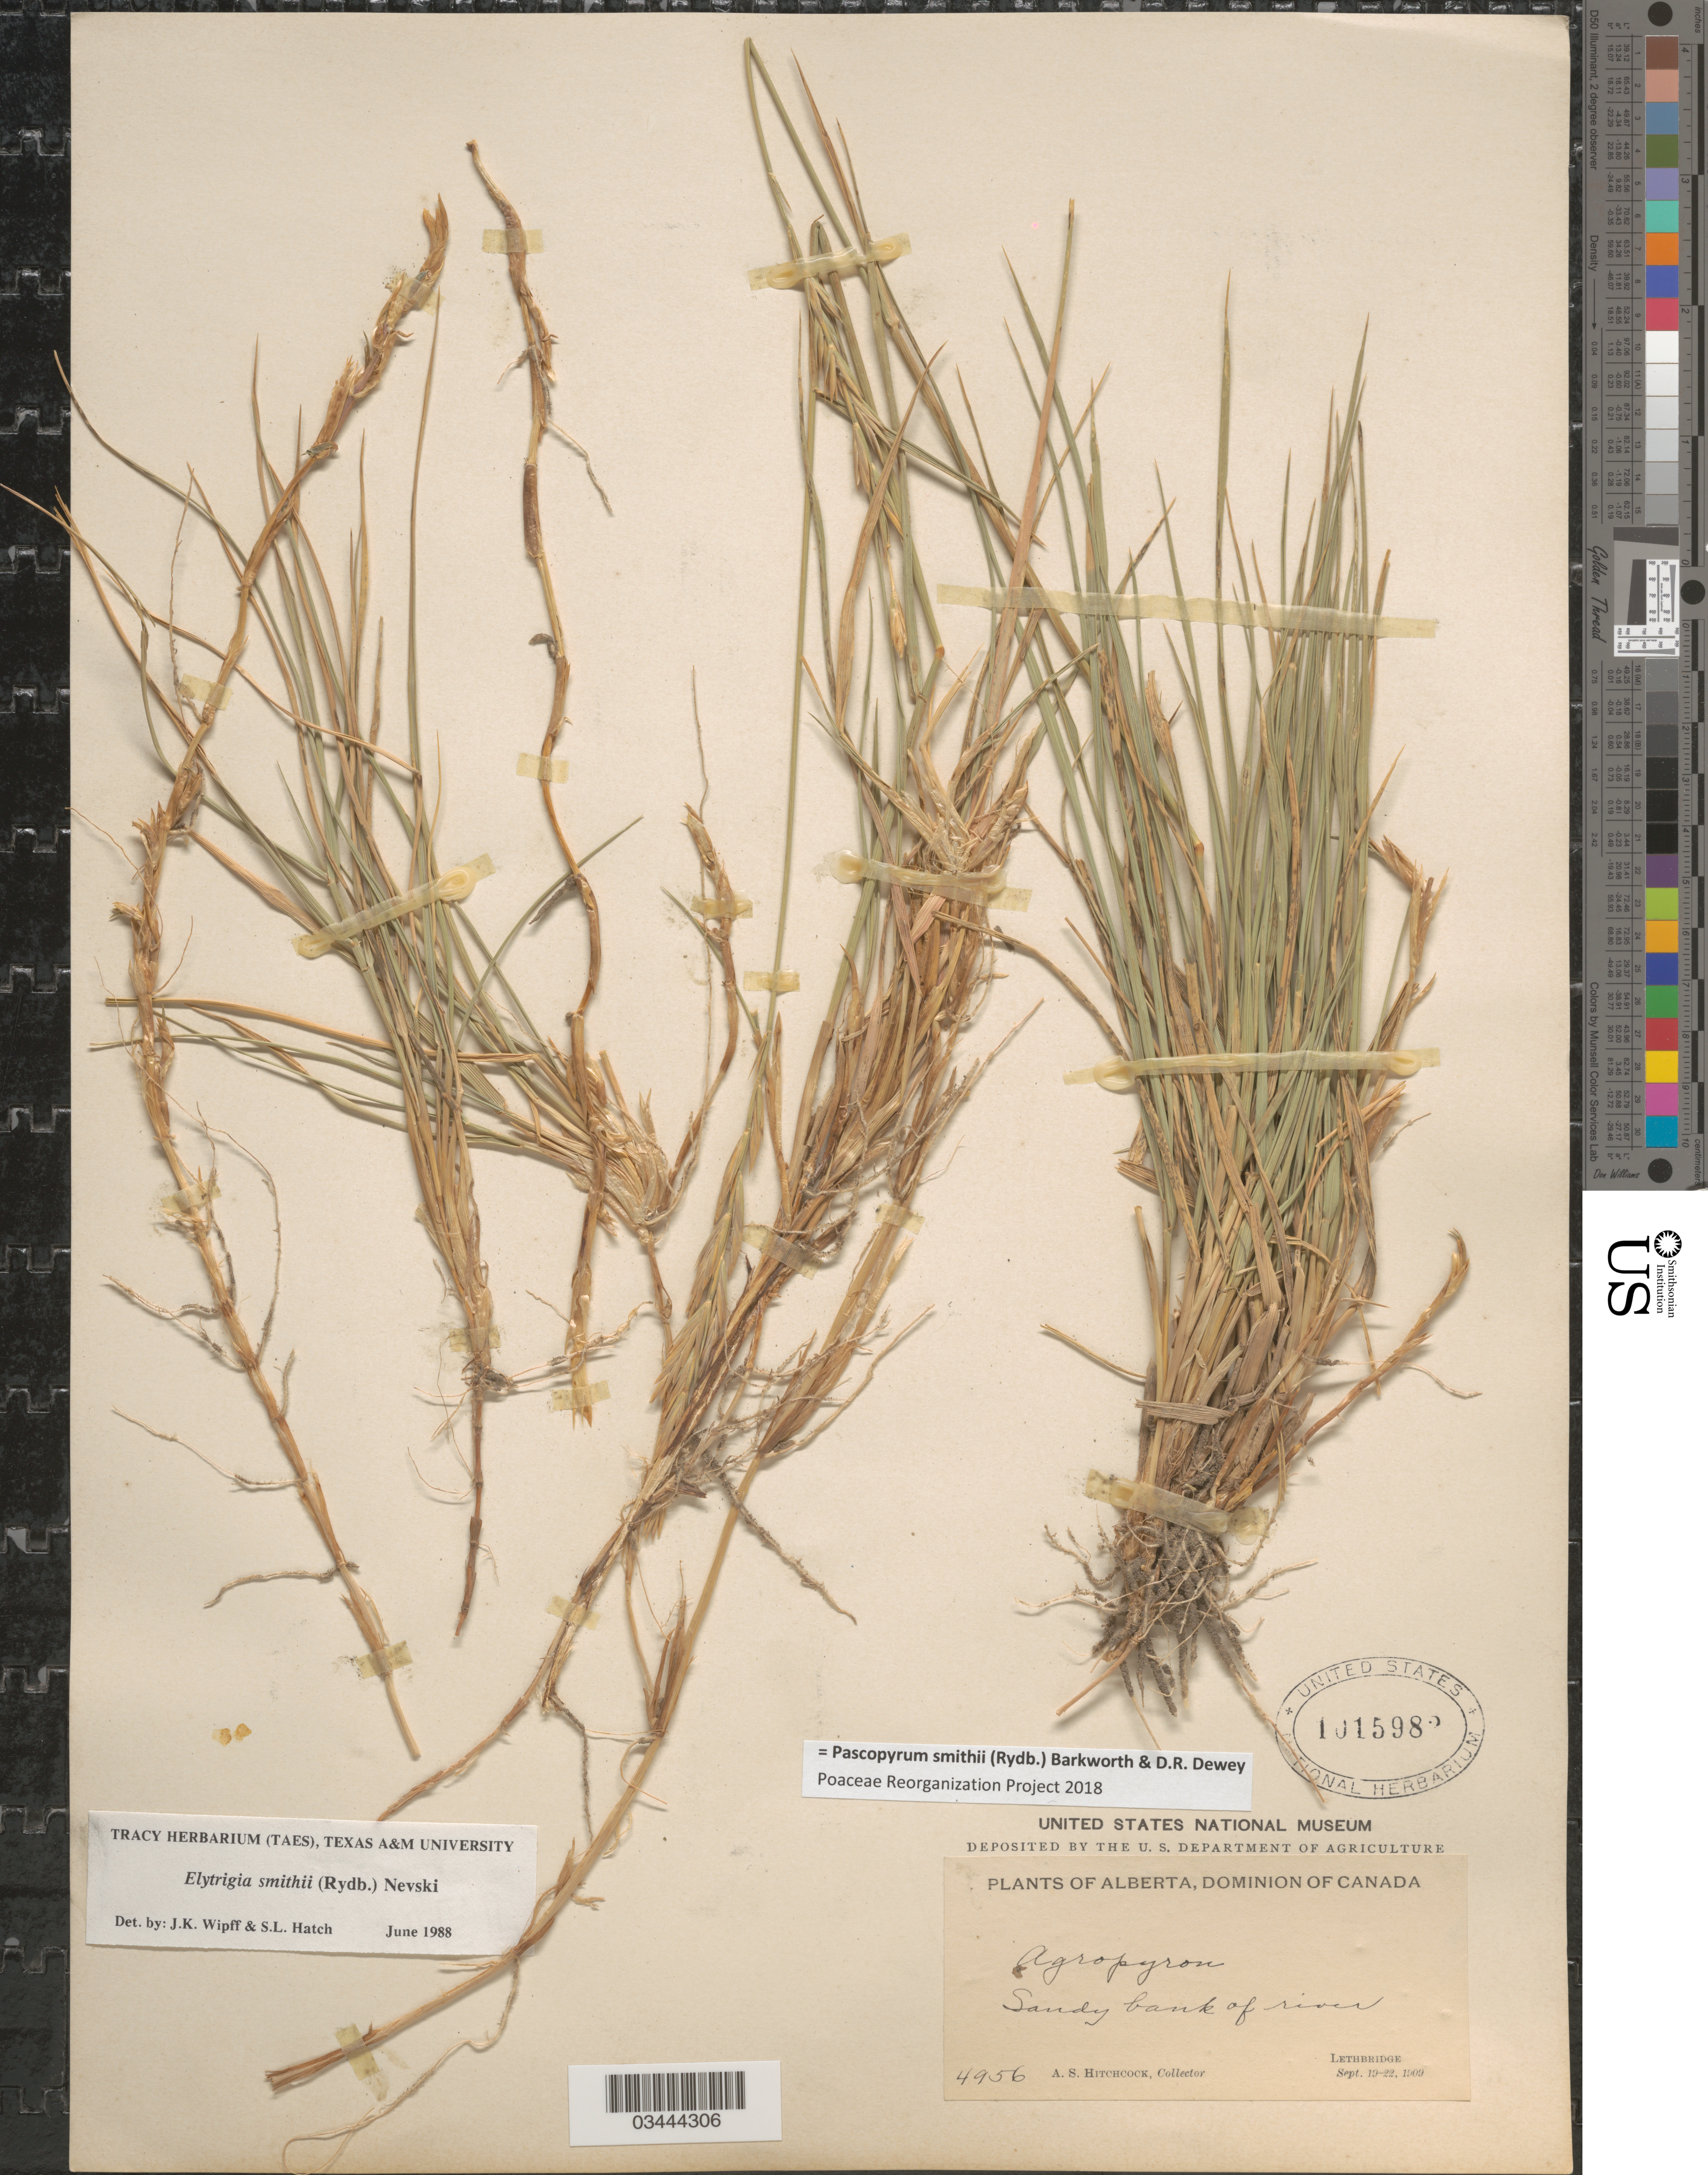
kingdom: Plantae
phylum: Tracheophyta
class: Liliopsida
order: Poales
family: Poaceae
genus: Pascopyrum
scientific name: Pascopyrum smithii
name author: (Rydb.) Barkworth & Dewey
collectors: A. S. Hitchcock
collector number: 4956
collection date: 1909-09-19/1909-09-22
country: Canada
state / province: Alberta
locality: Dominion Of Canada. Sandy bank of river. Lethbridge.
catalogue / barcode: US 1015982